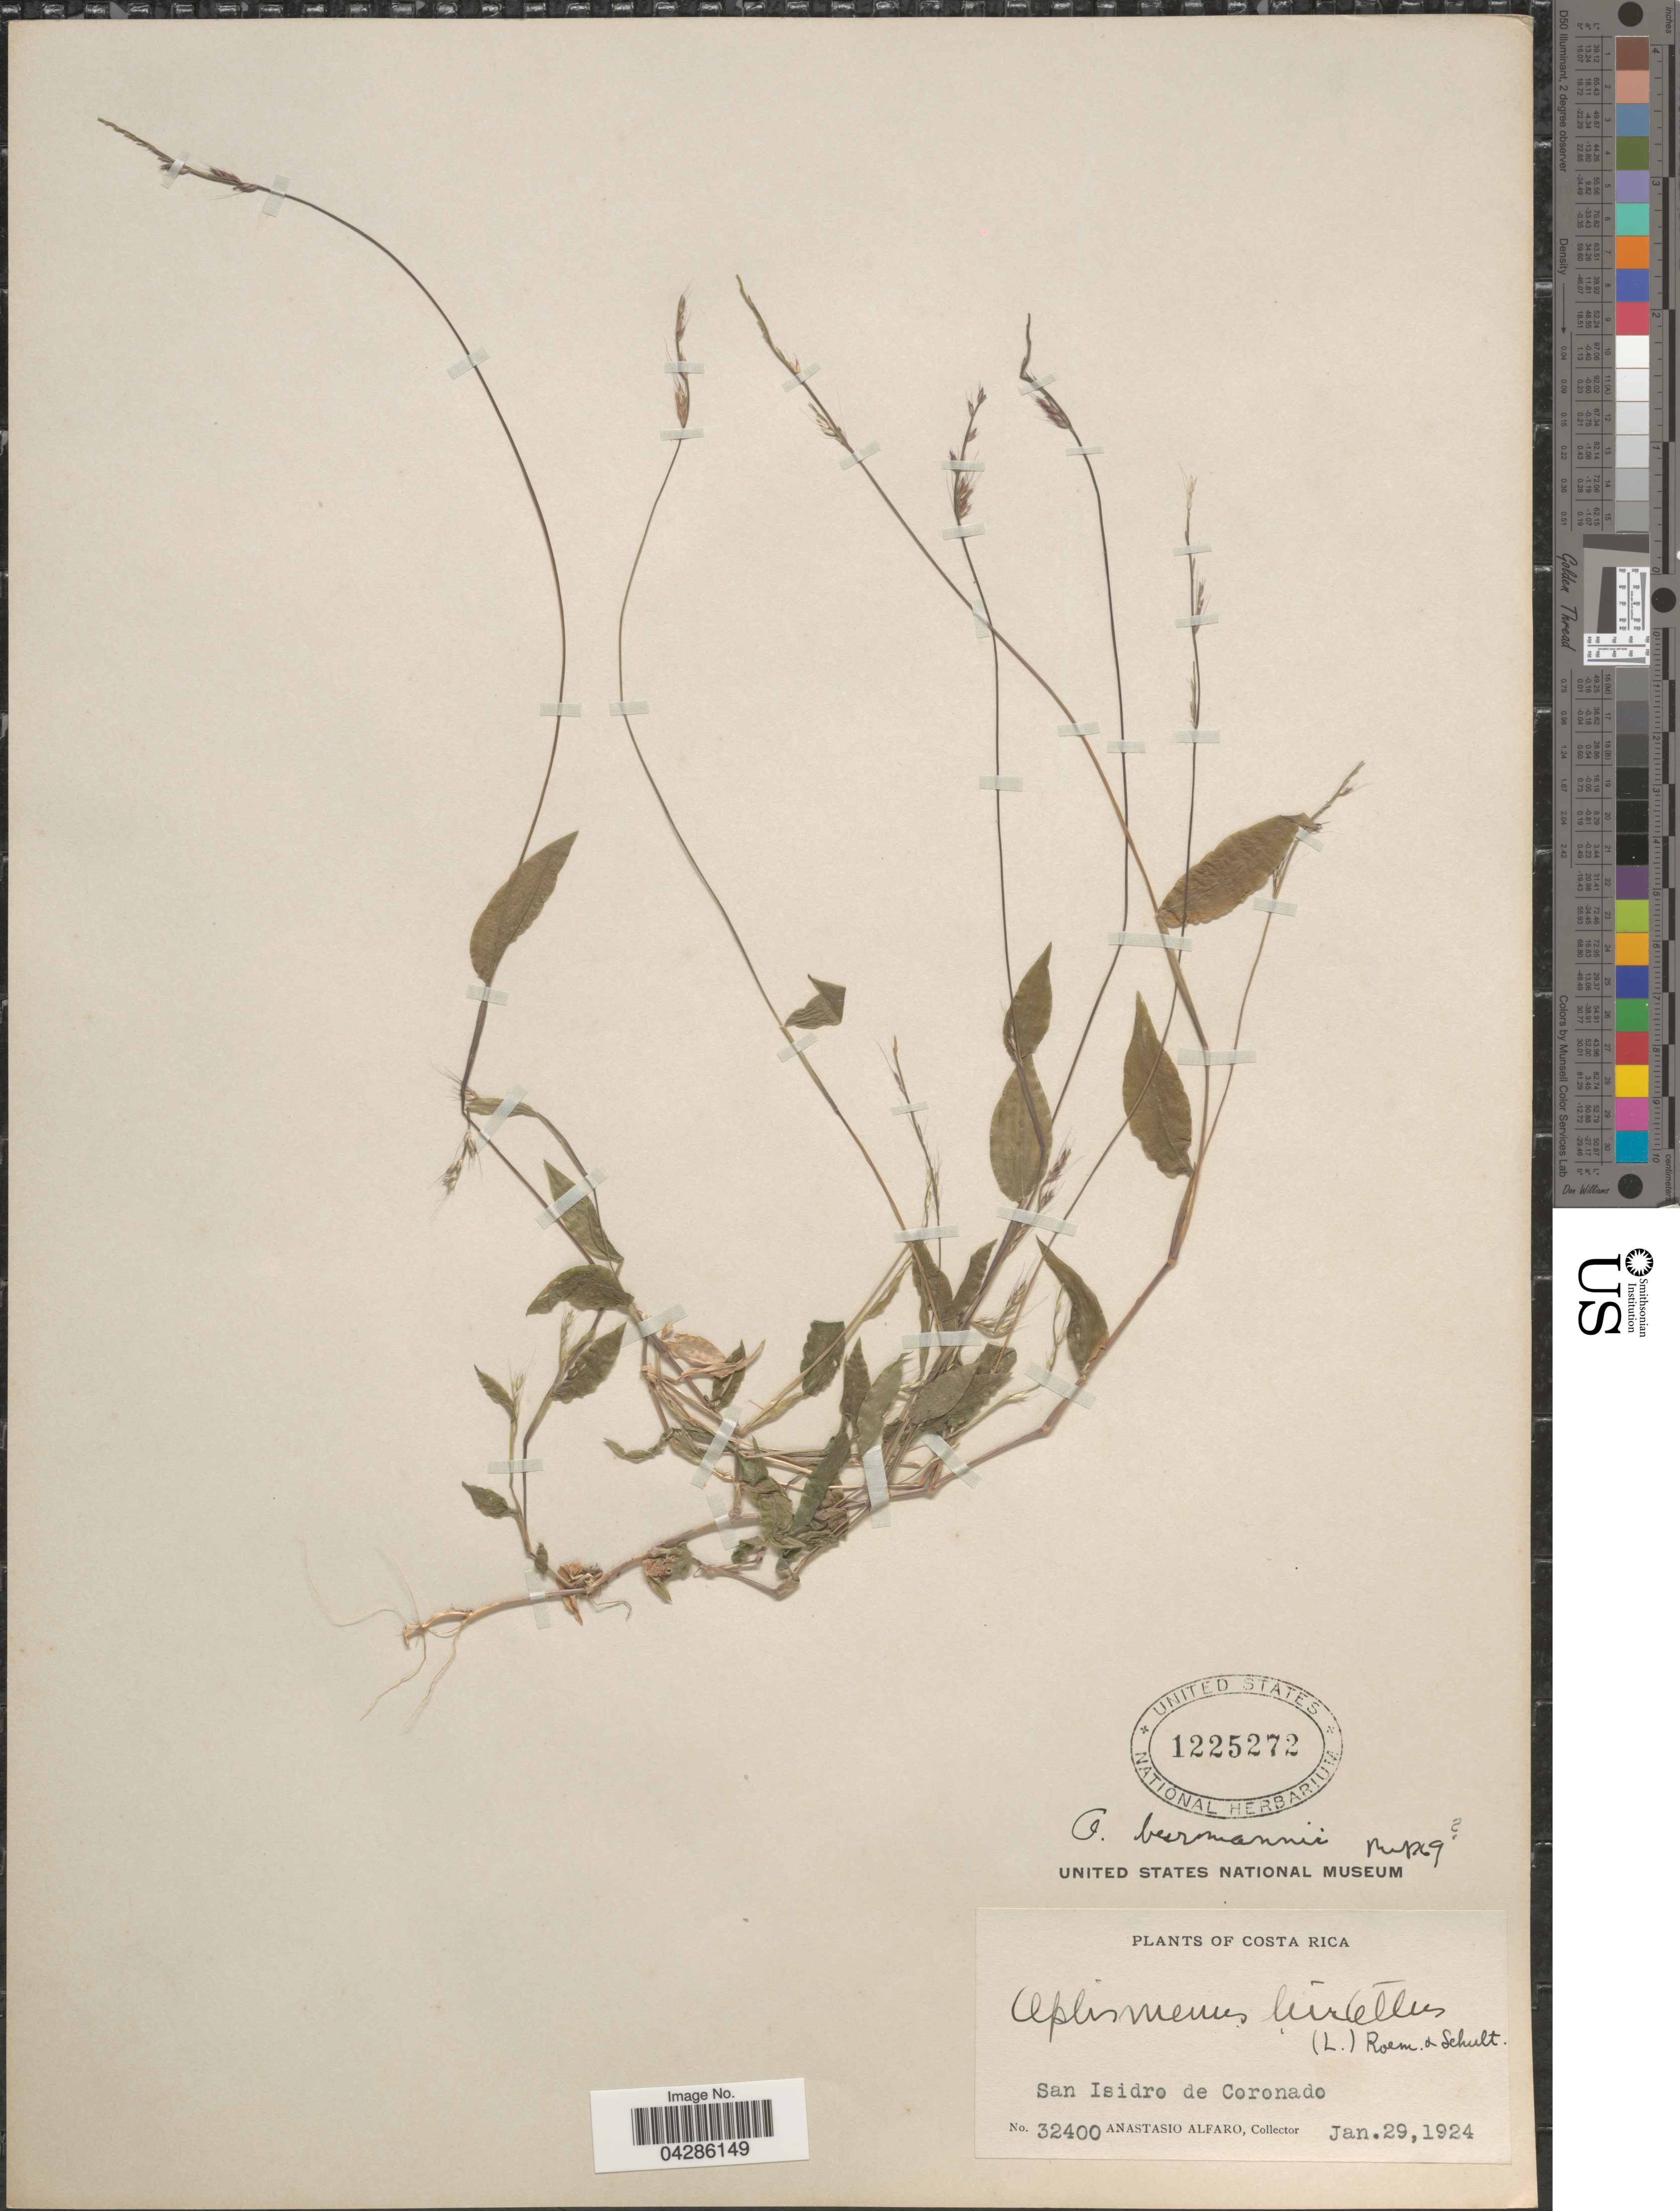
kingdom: Plantae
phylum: Tracheophyta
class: Liliopsida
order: Poales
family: Poaceae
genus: Oplismenus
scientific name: Oplismenus burmannii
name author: (Retz.) P. Beauv.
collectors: A. Alfaro Gonzalez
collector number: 32400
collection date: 1924-01-29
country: Costa Rica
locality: San Isidro de Coronado.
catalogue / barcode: US 1225272